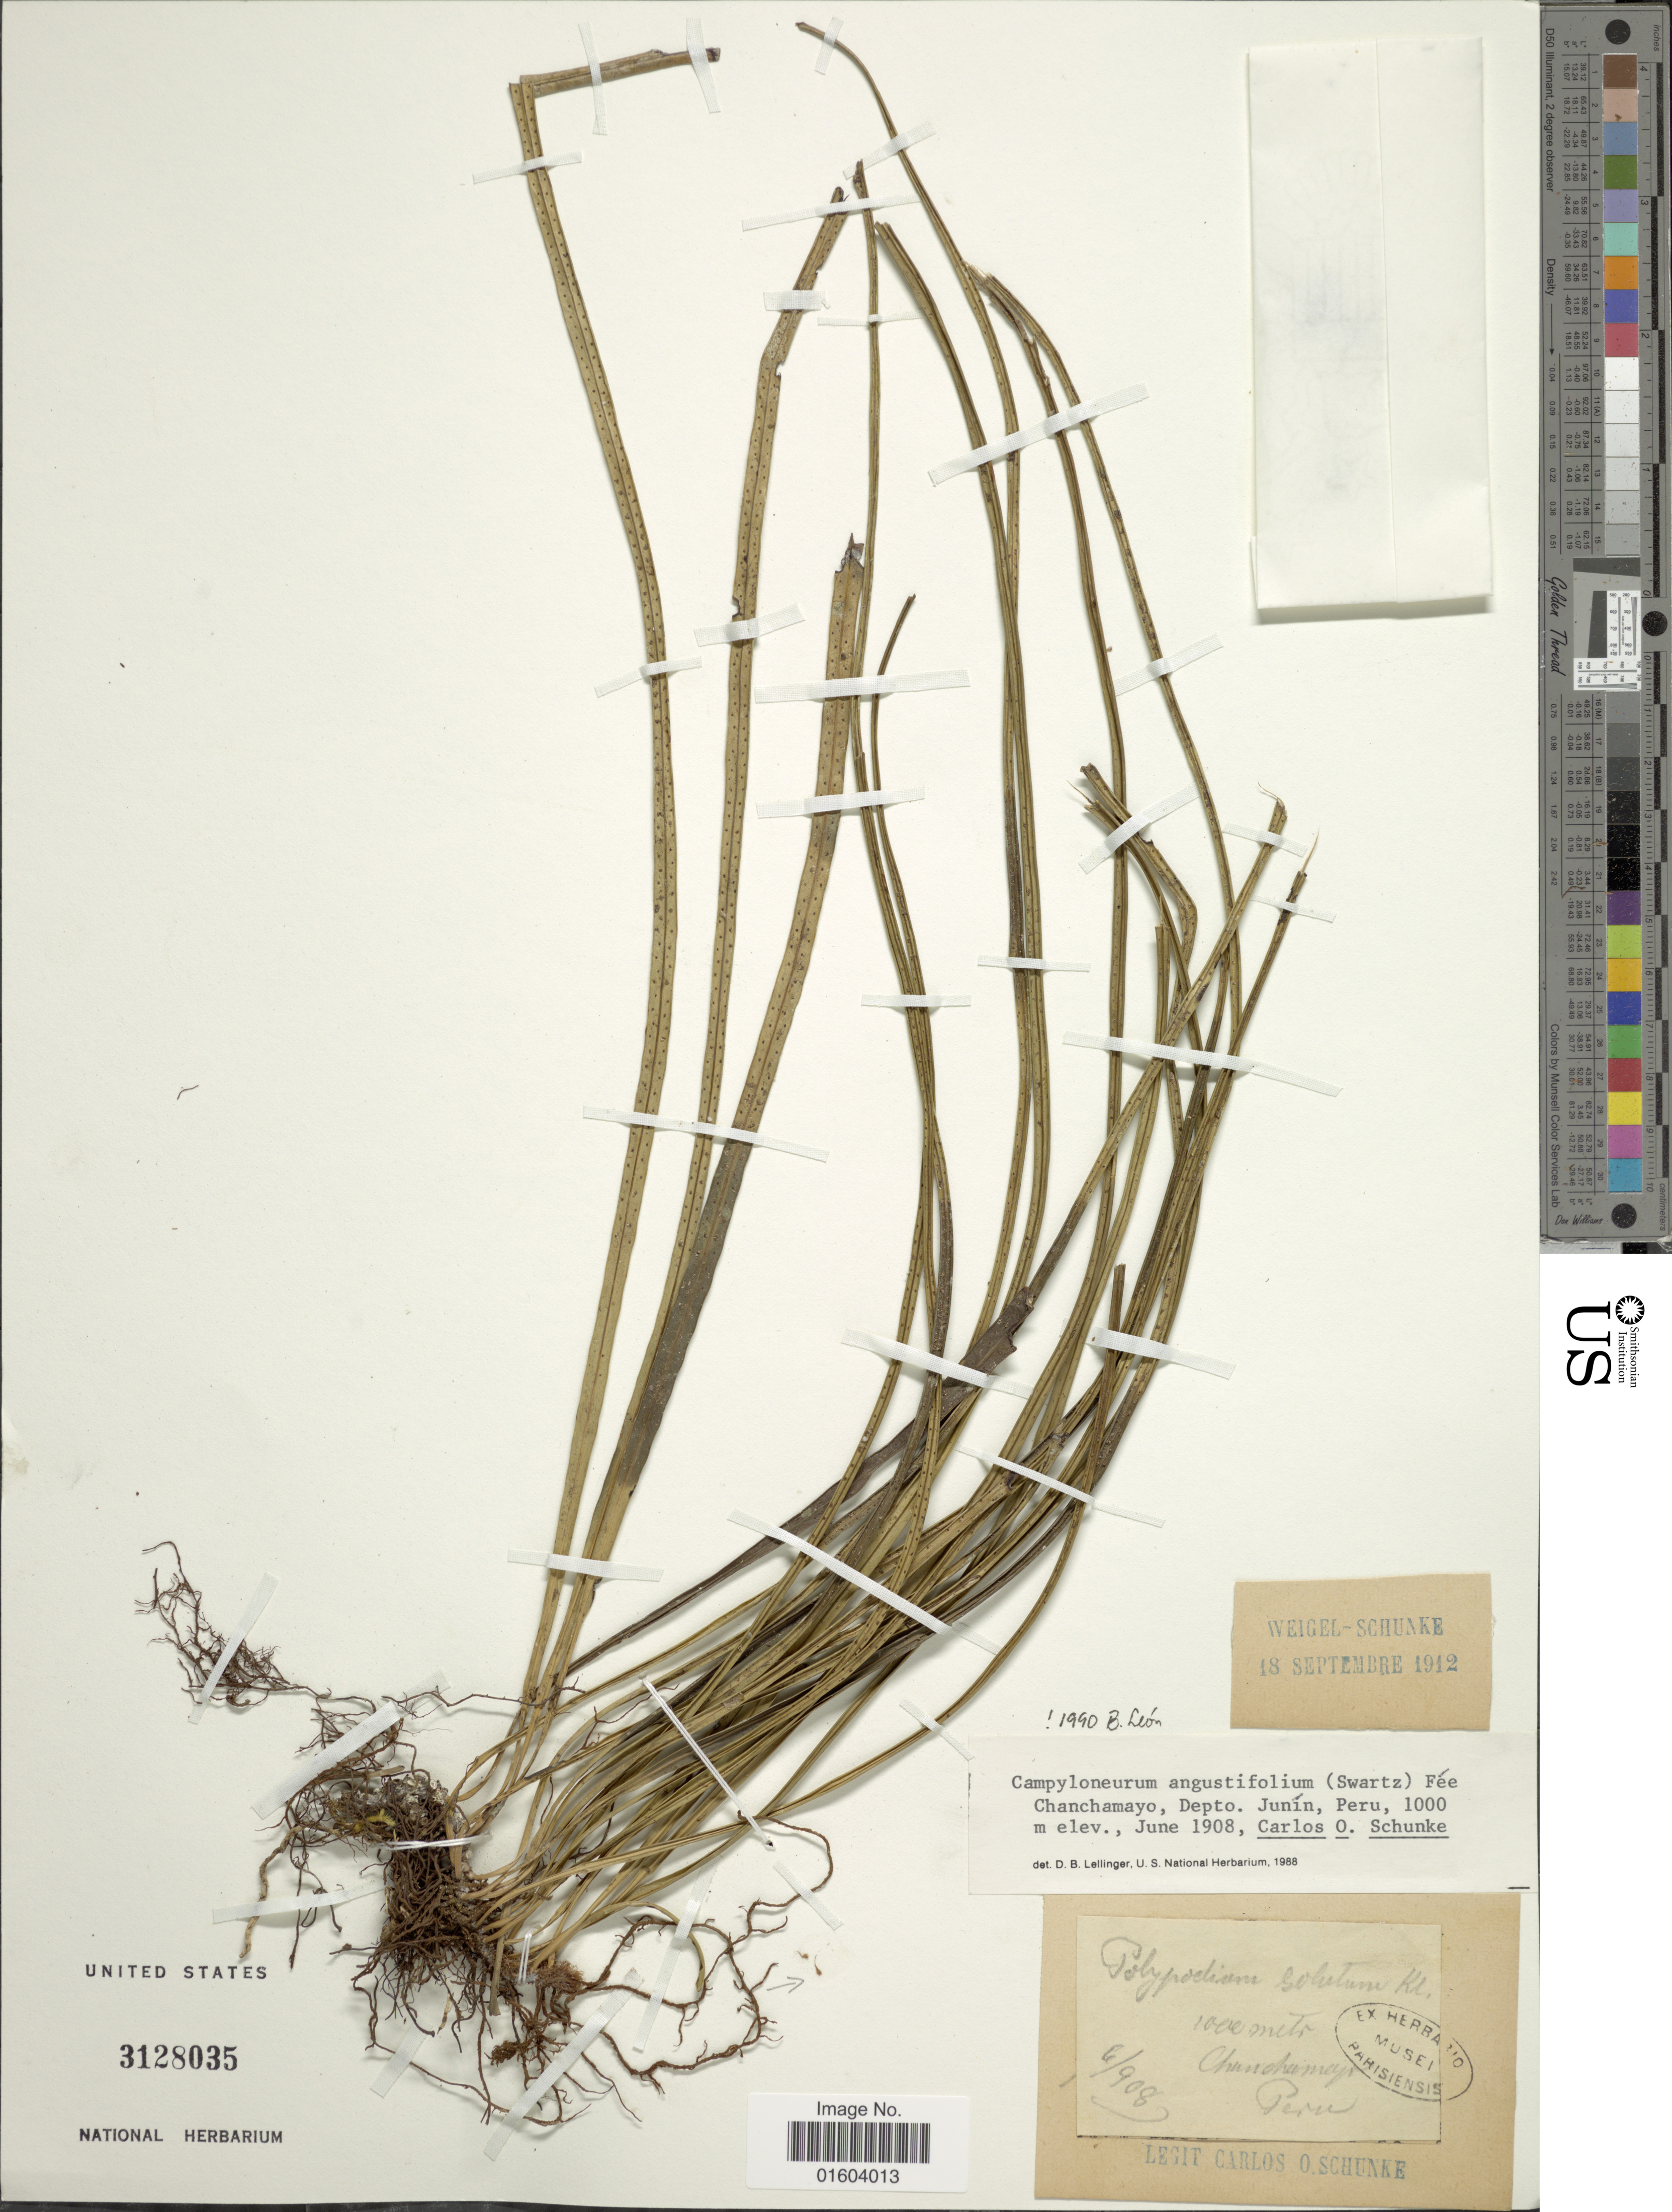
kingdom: Plantae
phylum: Tracheophyta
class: Polypodiopsida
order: Polypodiales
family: Polypodiaceae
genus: Campyloneurum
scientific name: Campyloneurum angustifolium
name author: (Sw.) Fée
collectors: C. Schunke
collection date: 1908-06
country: Peru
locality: Chanchamayo, Peru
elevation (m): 1000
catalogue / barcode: US 3128035